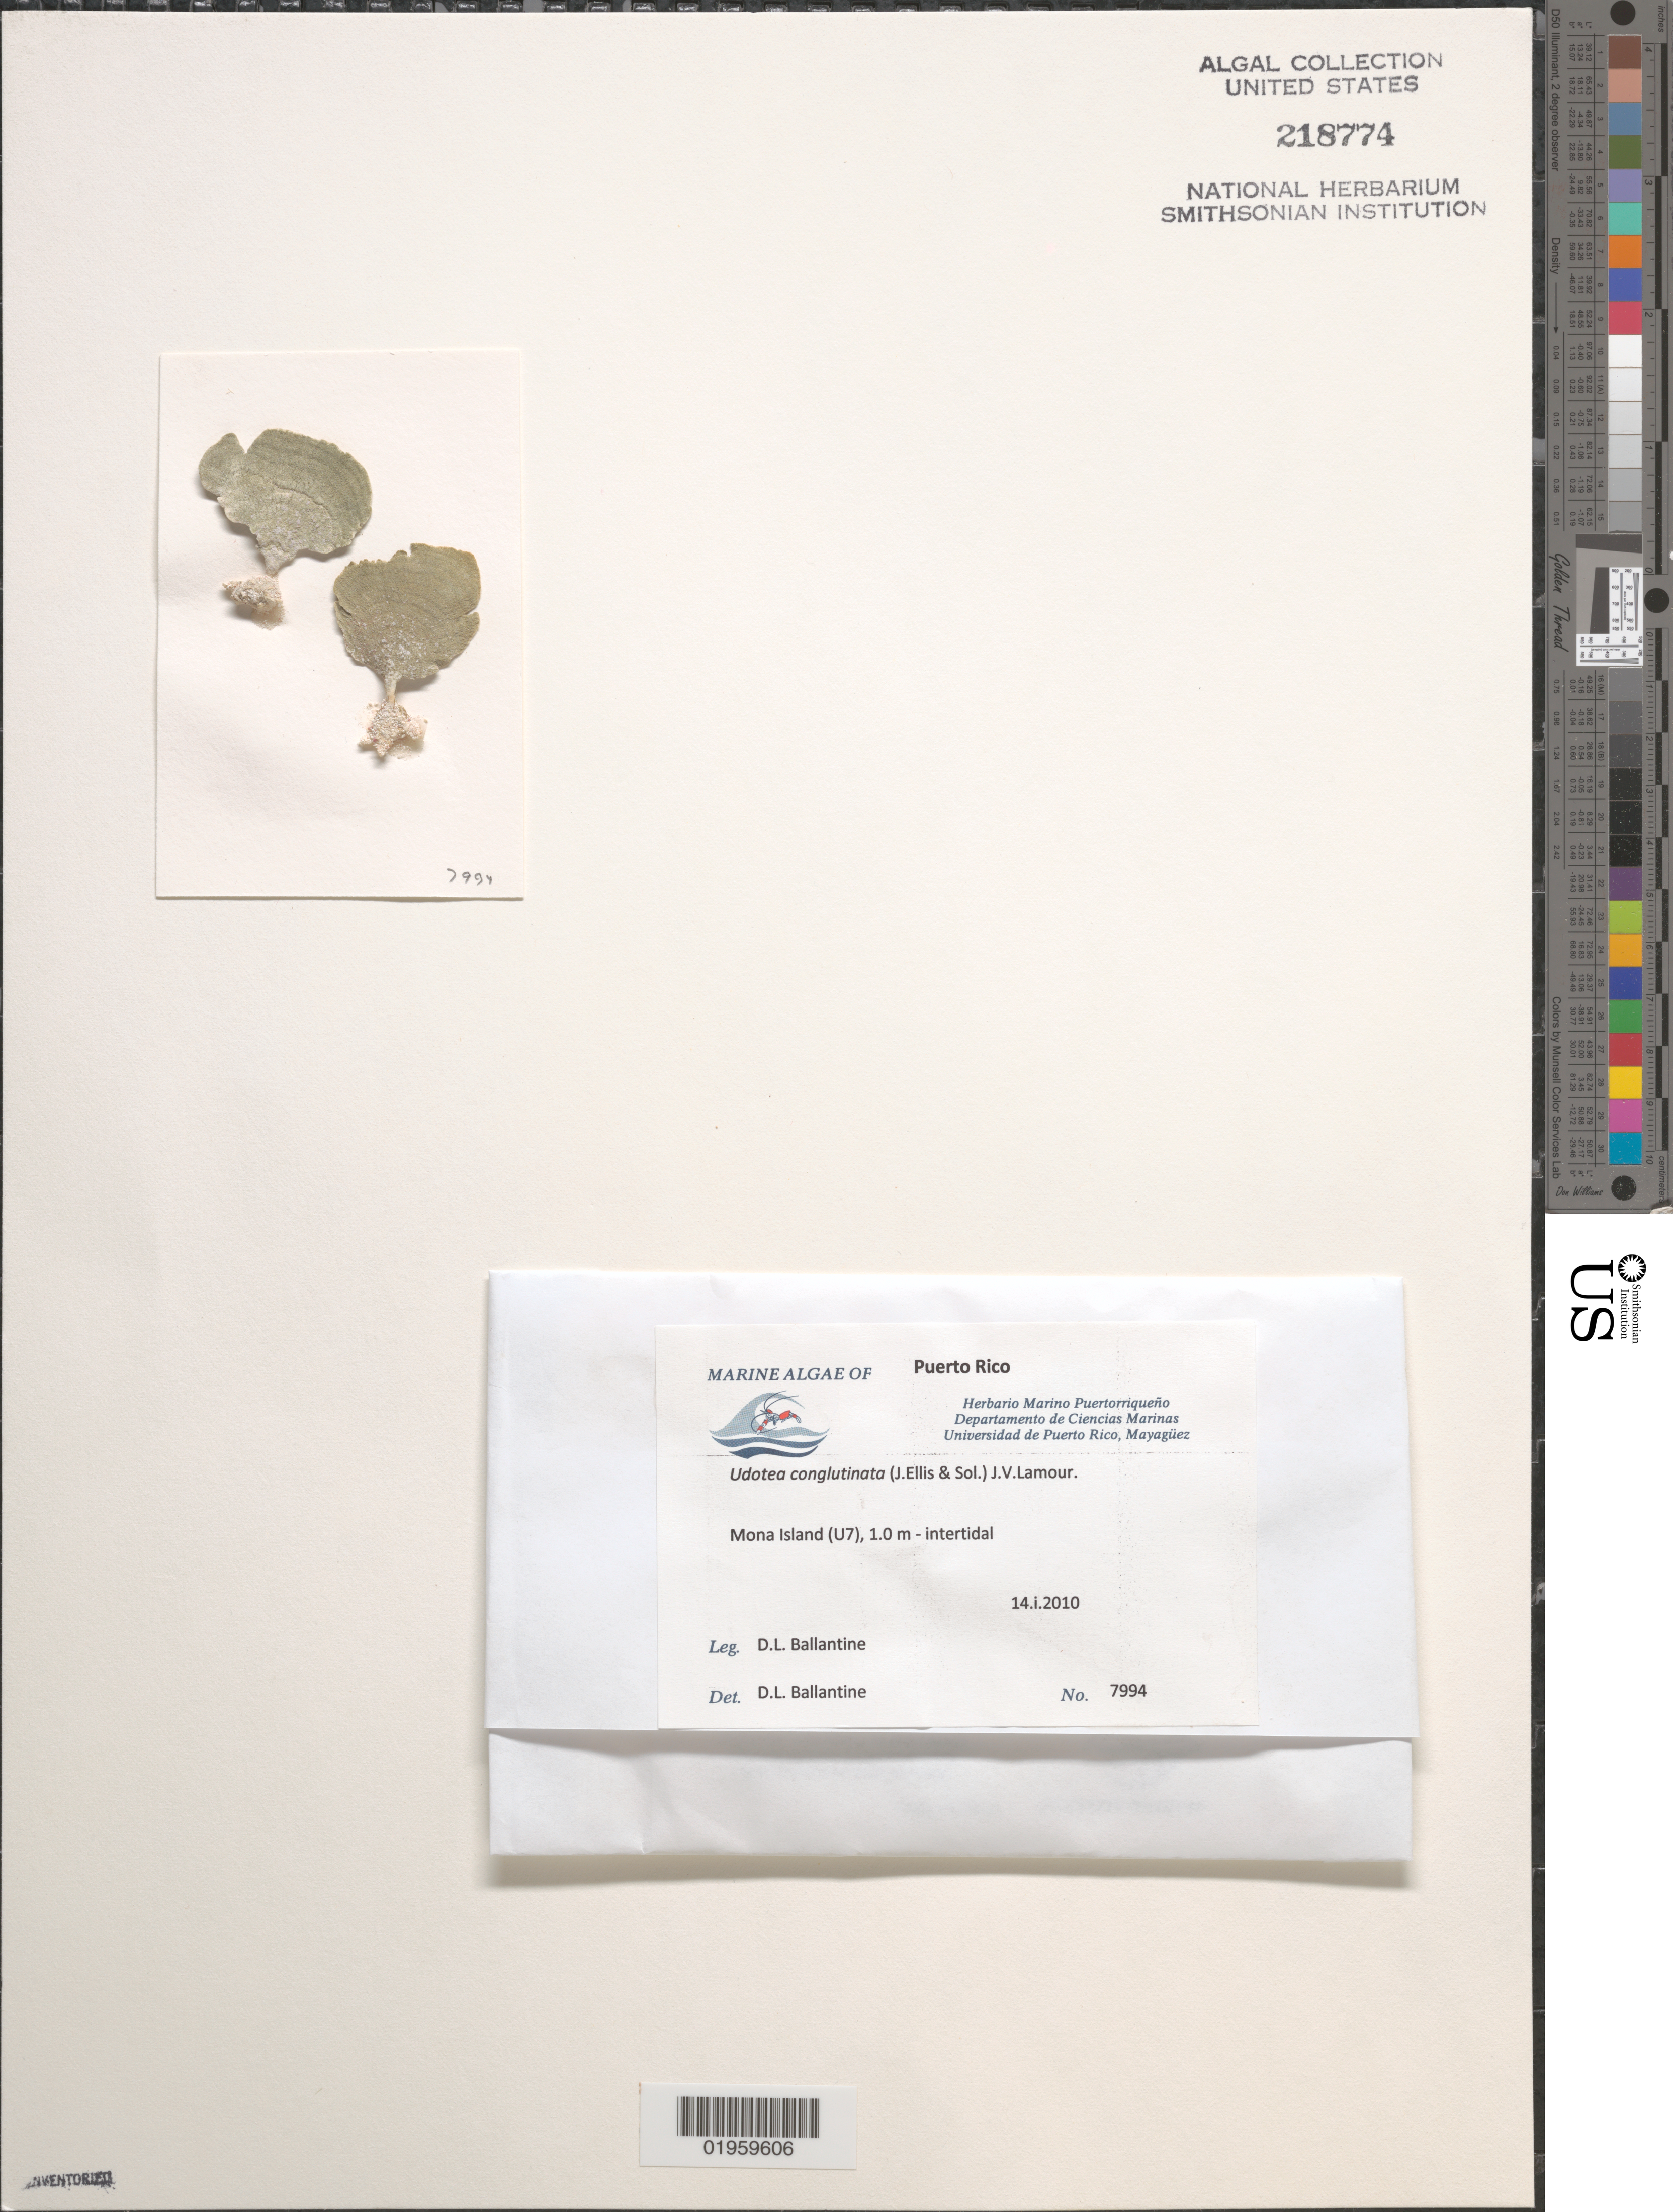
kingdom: Plantae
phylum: Chlorophyta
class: Ulvophyceae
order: Bryopsidales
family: Udoteaceae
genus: Udotea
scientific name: Udotea conglutinata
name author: (Ellis & Sol.) J.V.Lamouroux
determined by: Ballantine, D. L.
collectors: D.L. Ballantine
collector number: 7994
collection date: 2010-01-14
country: Puerto Rico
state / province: Mayagüez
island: Mona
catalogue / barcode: US 218774